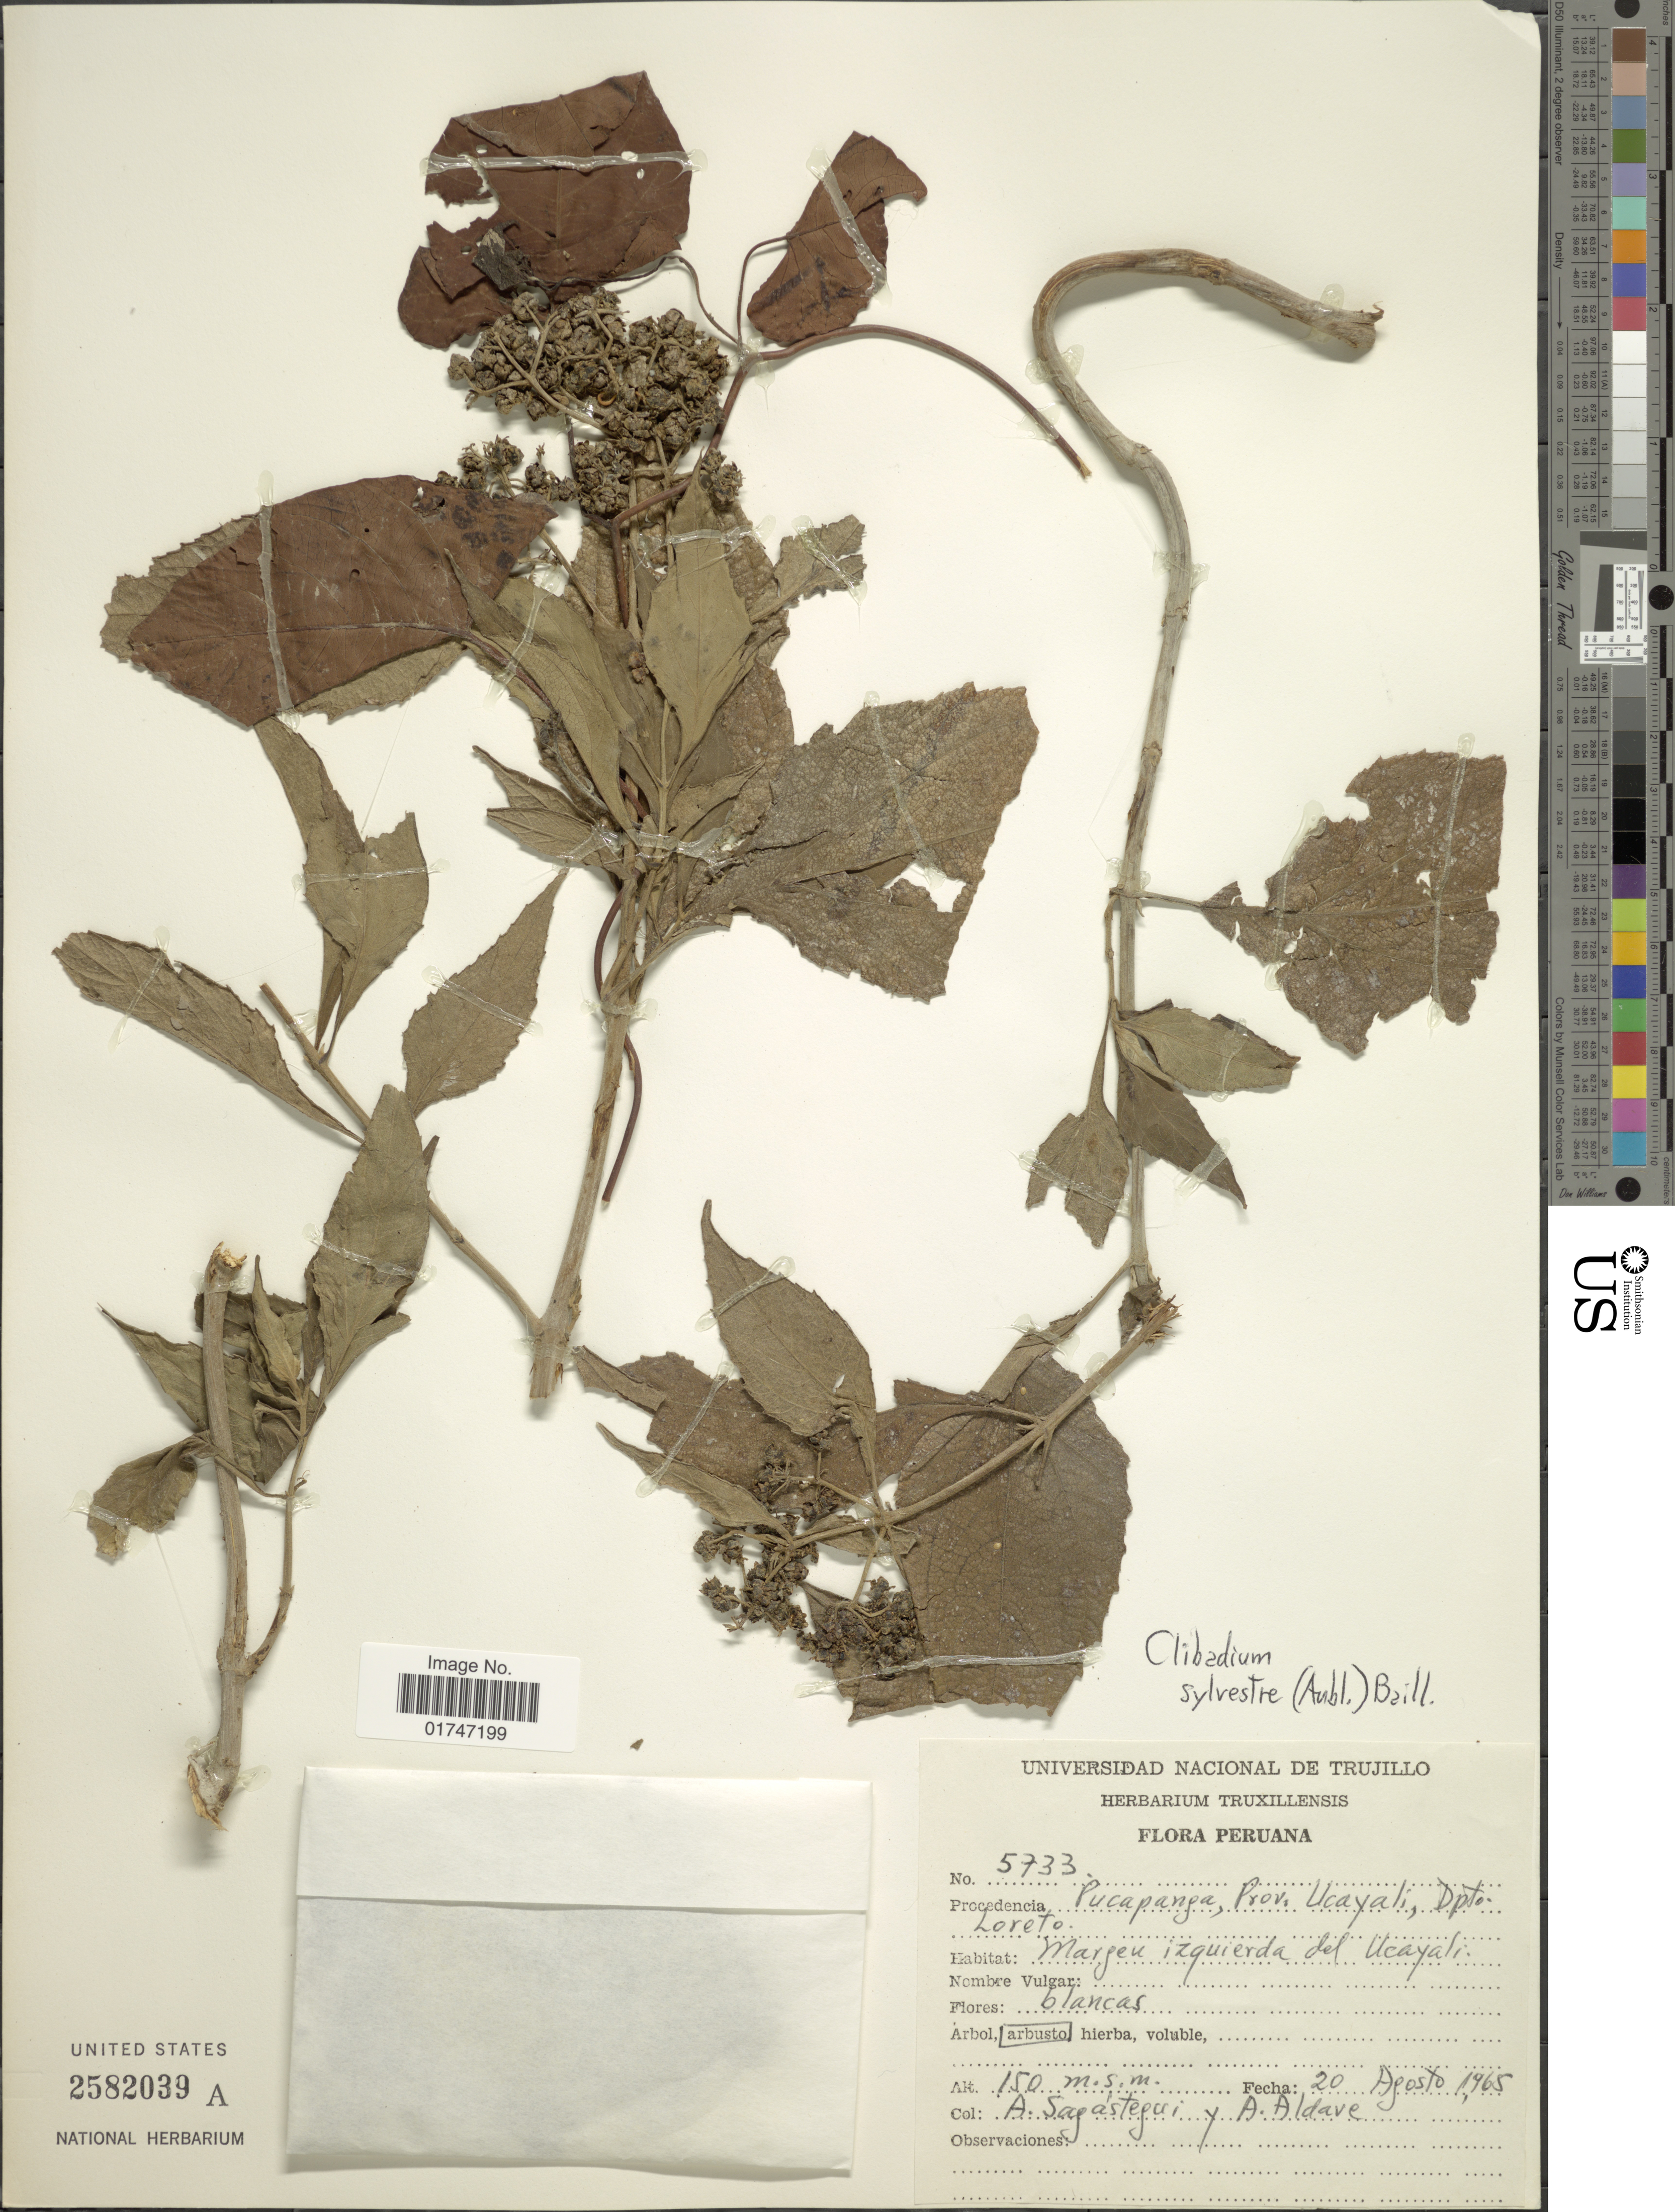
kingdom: Plantae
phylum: Tracheophyta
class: Magnoliopsida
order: Asterales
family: Asteraceae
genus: Clibadium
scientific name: Clibadium sylvestre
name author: (Aubl.) Baill.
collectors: A. Sagástegui A. & A. Aldave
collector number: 5733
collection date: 1965-08-20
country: Peru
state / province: Loreto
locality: Pucapanga, Prov. Ucayali, Dpto. Loreto. Margen izquierda del Ucayali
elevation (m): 150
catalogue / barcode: US 2582039A